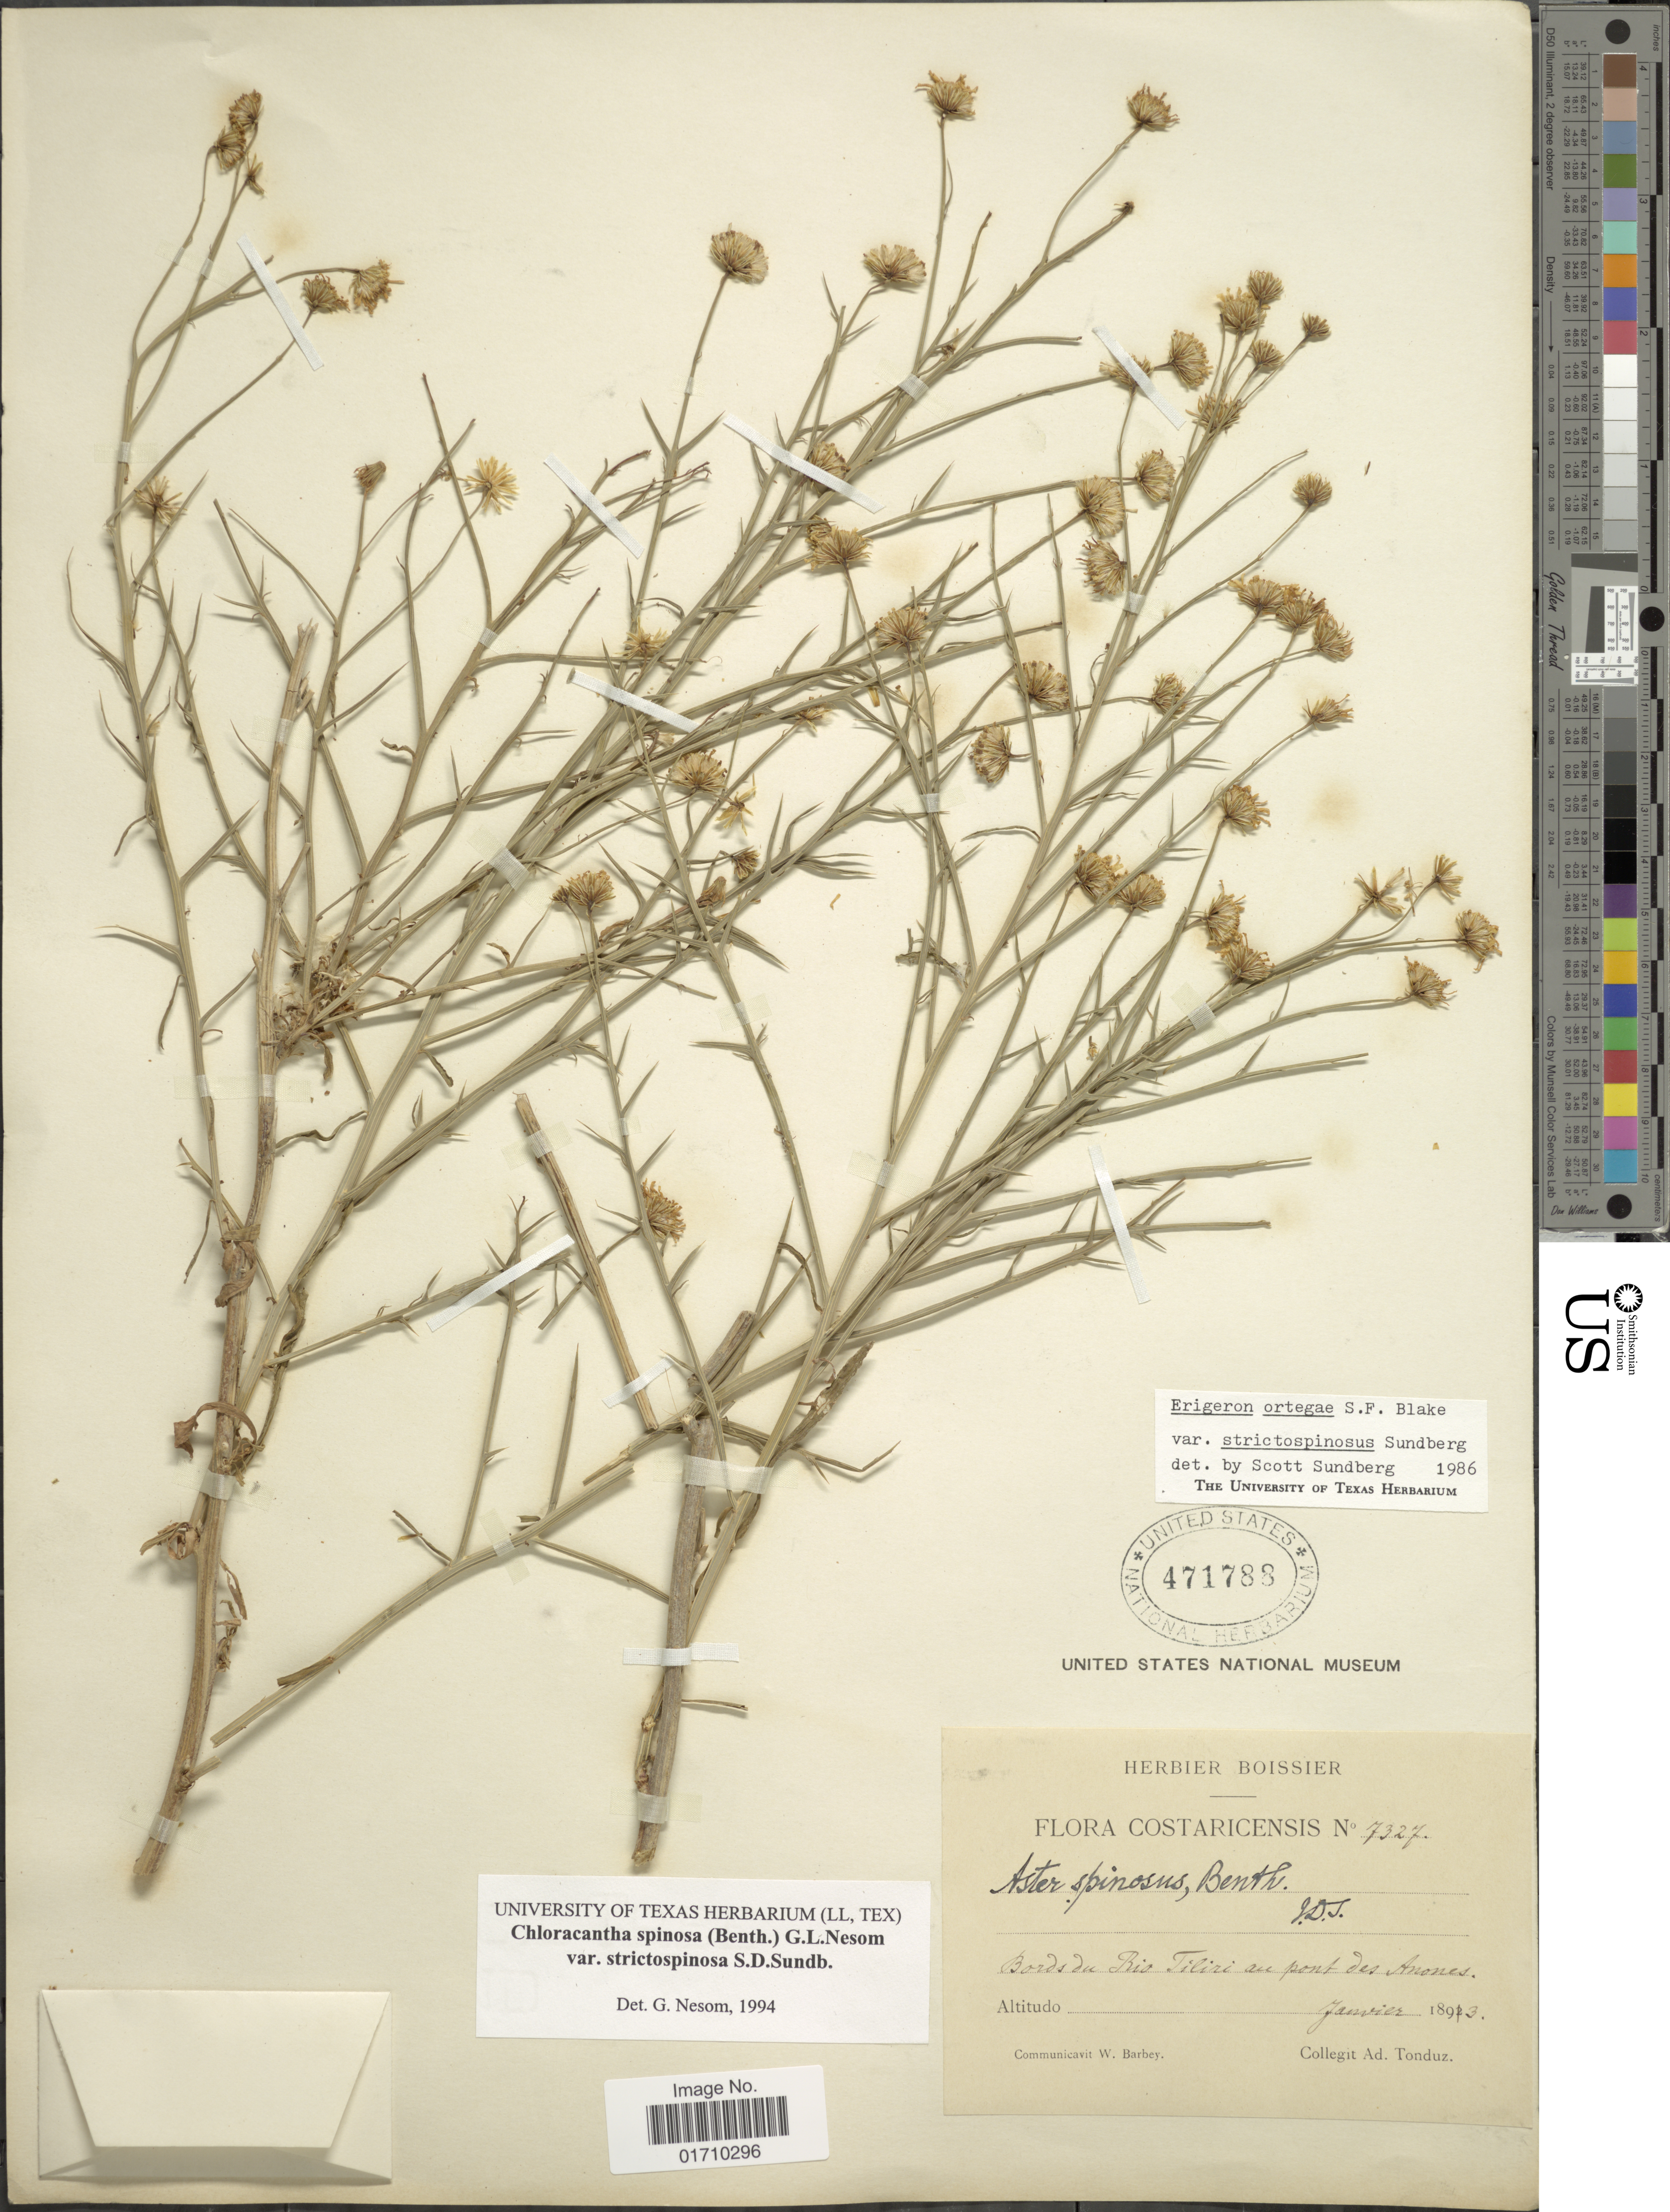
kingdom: Plantae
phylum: Tracheophyta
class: Magnoliopsida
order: Asterales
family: Asteraceae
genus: Chloracantha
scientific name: Chloracantha spinosa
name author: (Benth.) G.L. Nesom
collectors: A. Tonduz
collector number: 7327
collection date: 1893-01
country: Costa Rica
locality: Bords du Rio Tiliri an pont des Amones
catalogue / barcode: US 471788